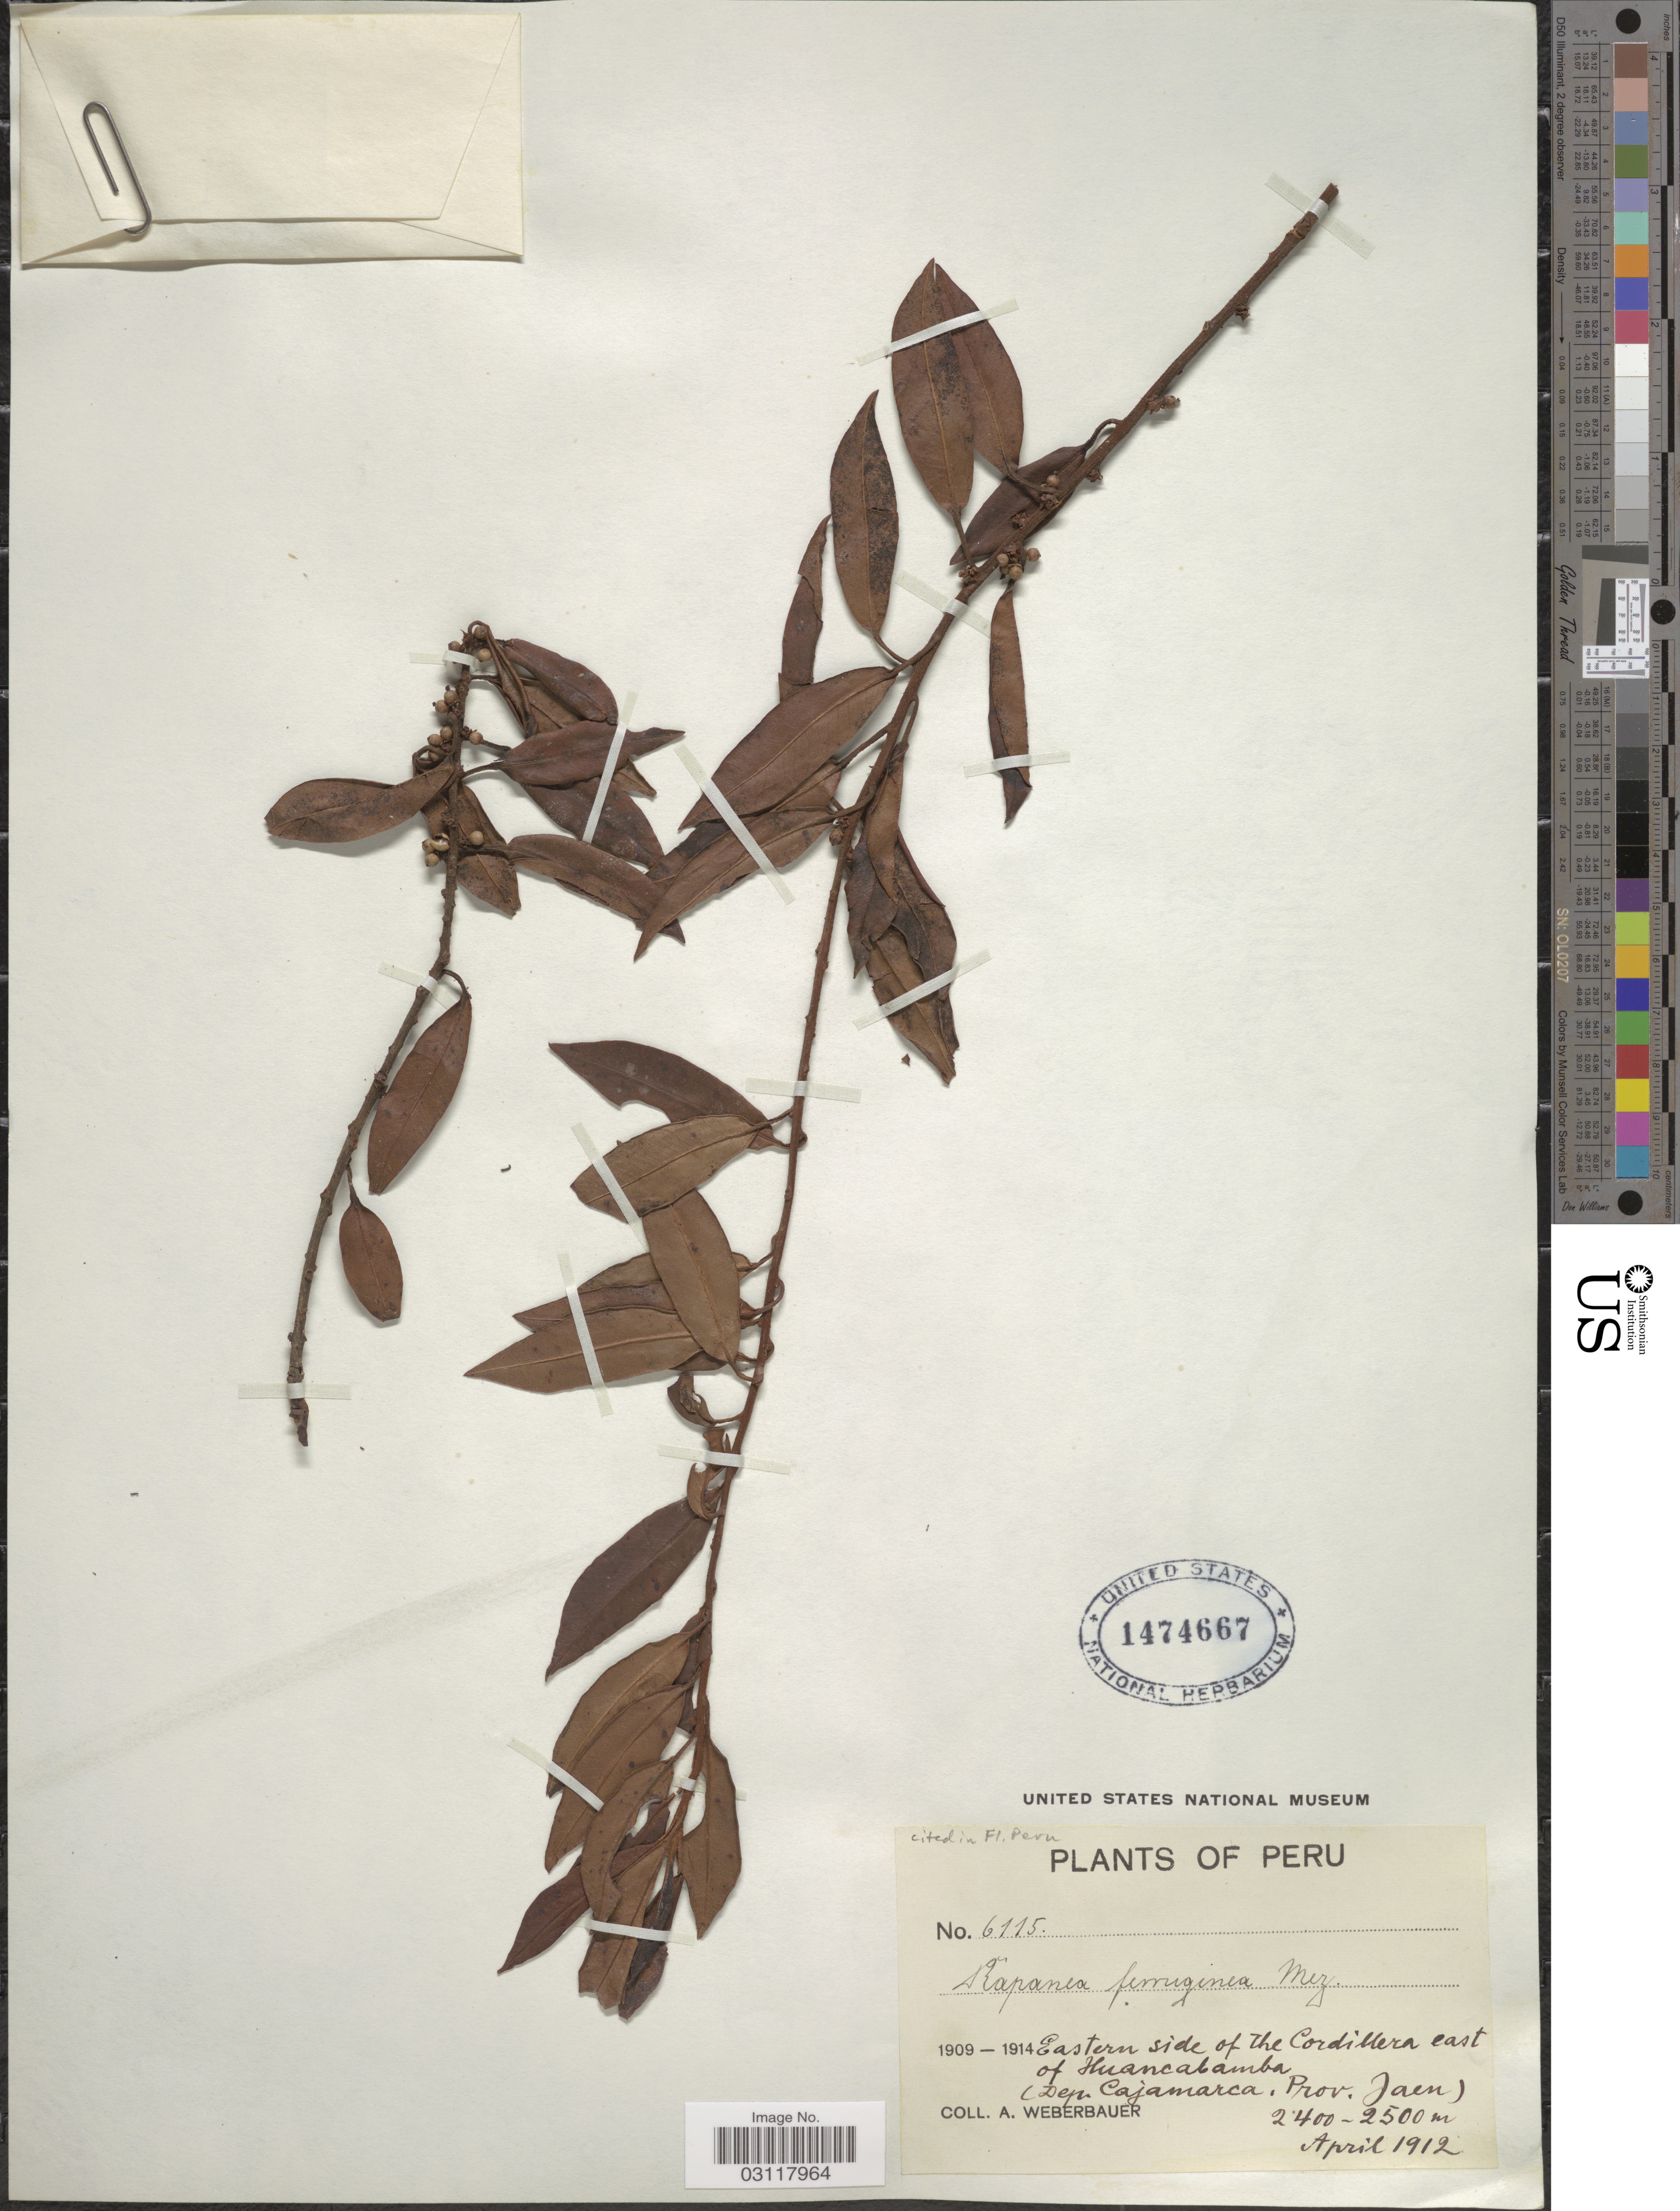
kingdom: Plantae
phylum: Tracheophyta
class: Magnoliopsida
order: Ericales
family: Primulaceae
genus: Rapanea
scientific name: Rapanea ferruginea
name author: (Ruiz & Pav.) Mez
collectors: A. Weberbauer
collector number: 6115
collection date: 1912-04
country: Peru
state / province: Cajamarca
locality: Eastern side of the Cordillera east of Huancabamba (Dep. Cajamarca, Prov. Jaen).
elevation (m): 2400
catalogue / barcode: US 1474667